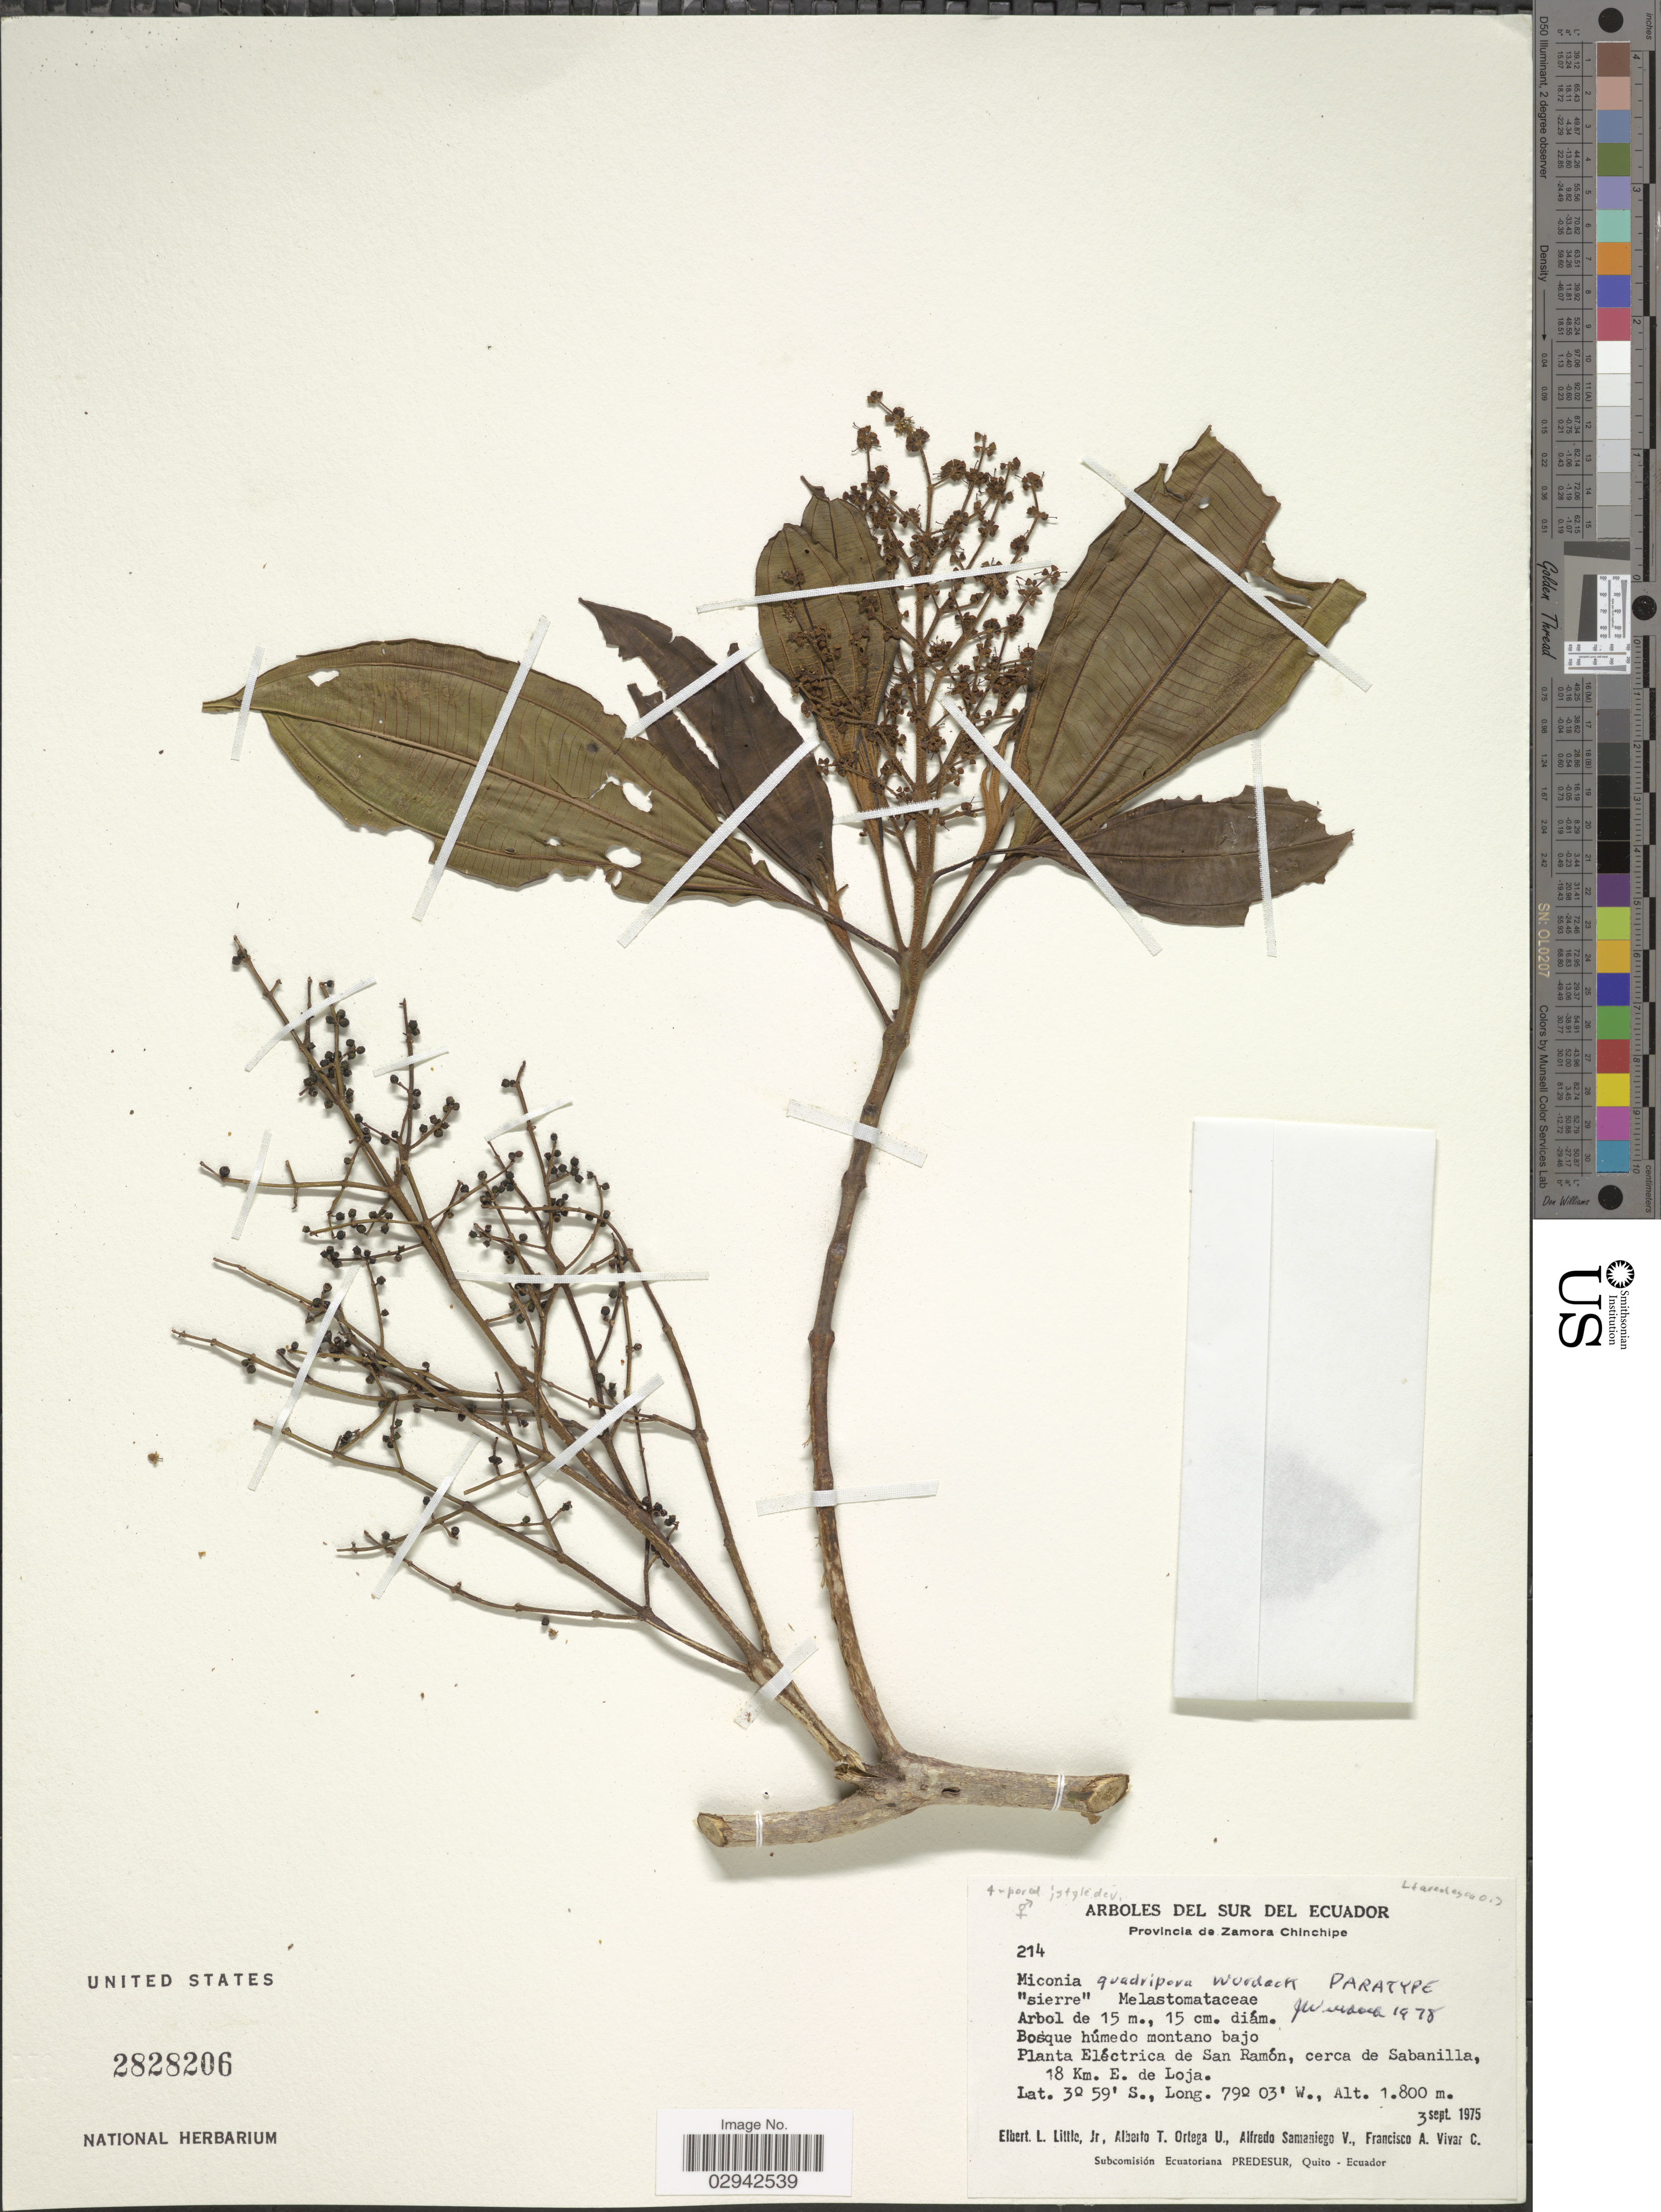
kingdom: Plantae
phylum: Tracheophyta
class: Magnoliopsida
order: Myrtales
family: Melastomataceae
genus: Miconia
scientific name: Miconia quadripora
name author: Wurdack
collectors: E. L. Little, A. T. Ortega U., A. V. Samaniego & F. A. Vivar C.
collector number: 214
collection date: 1975-09-03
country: Ecuador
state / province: Zamora-Chinchipe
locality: Planta Eléctrica de San Ramón, cerca de Sabanilla, 18 Km. E. de Loja.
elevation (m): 1800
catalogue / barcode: US 2828206